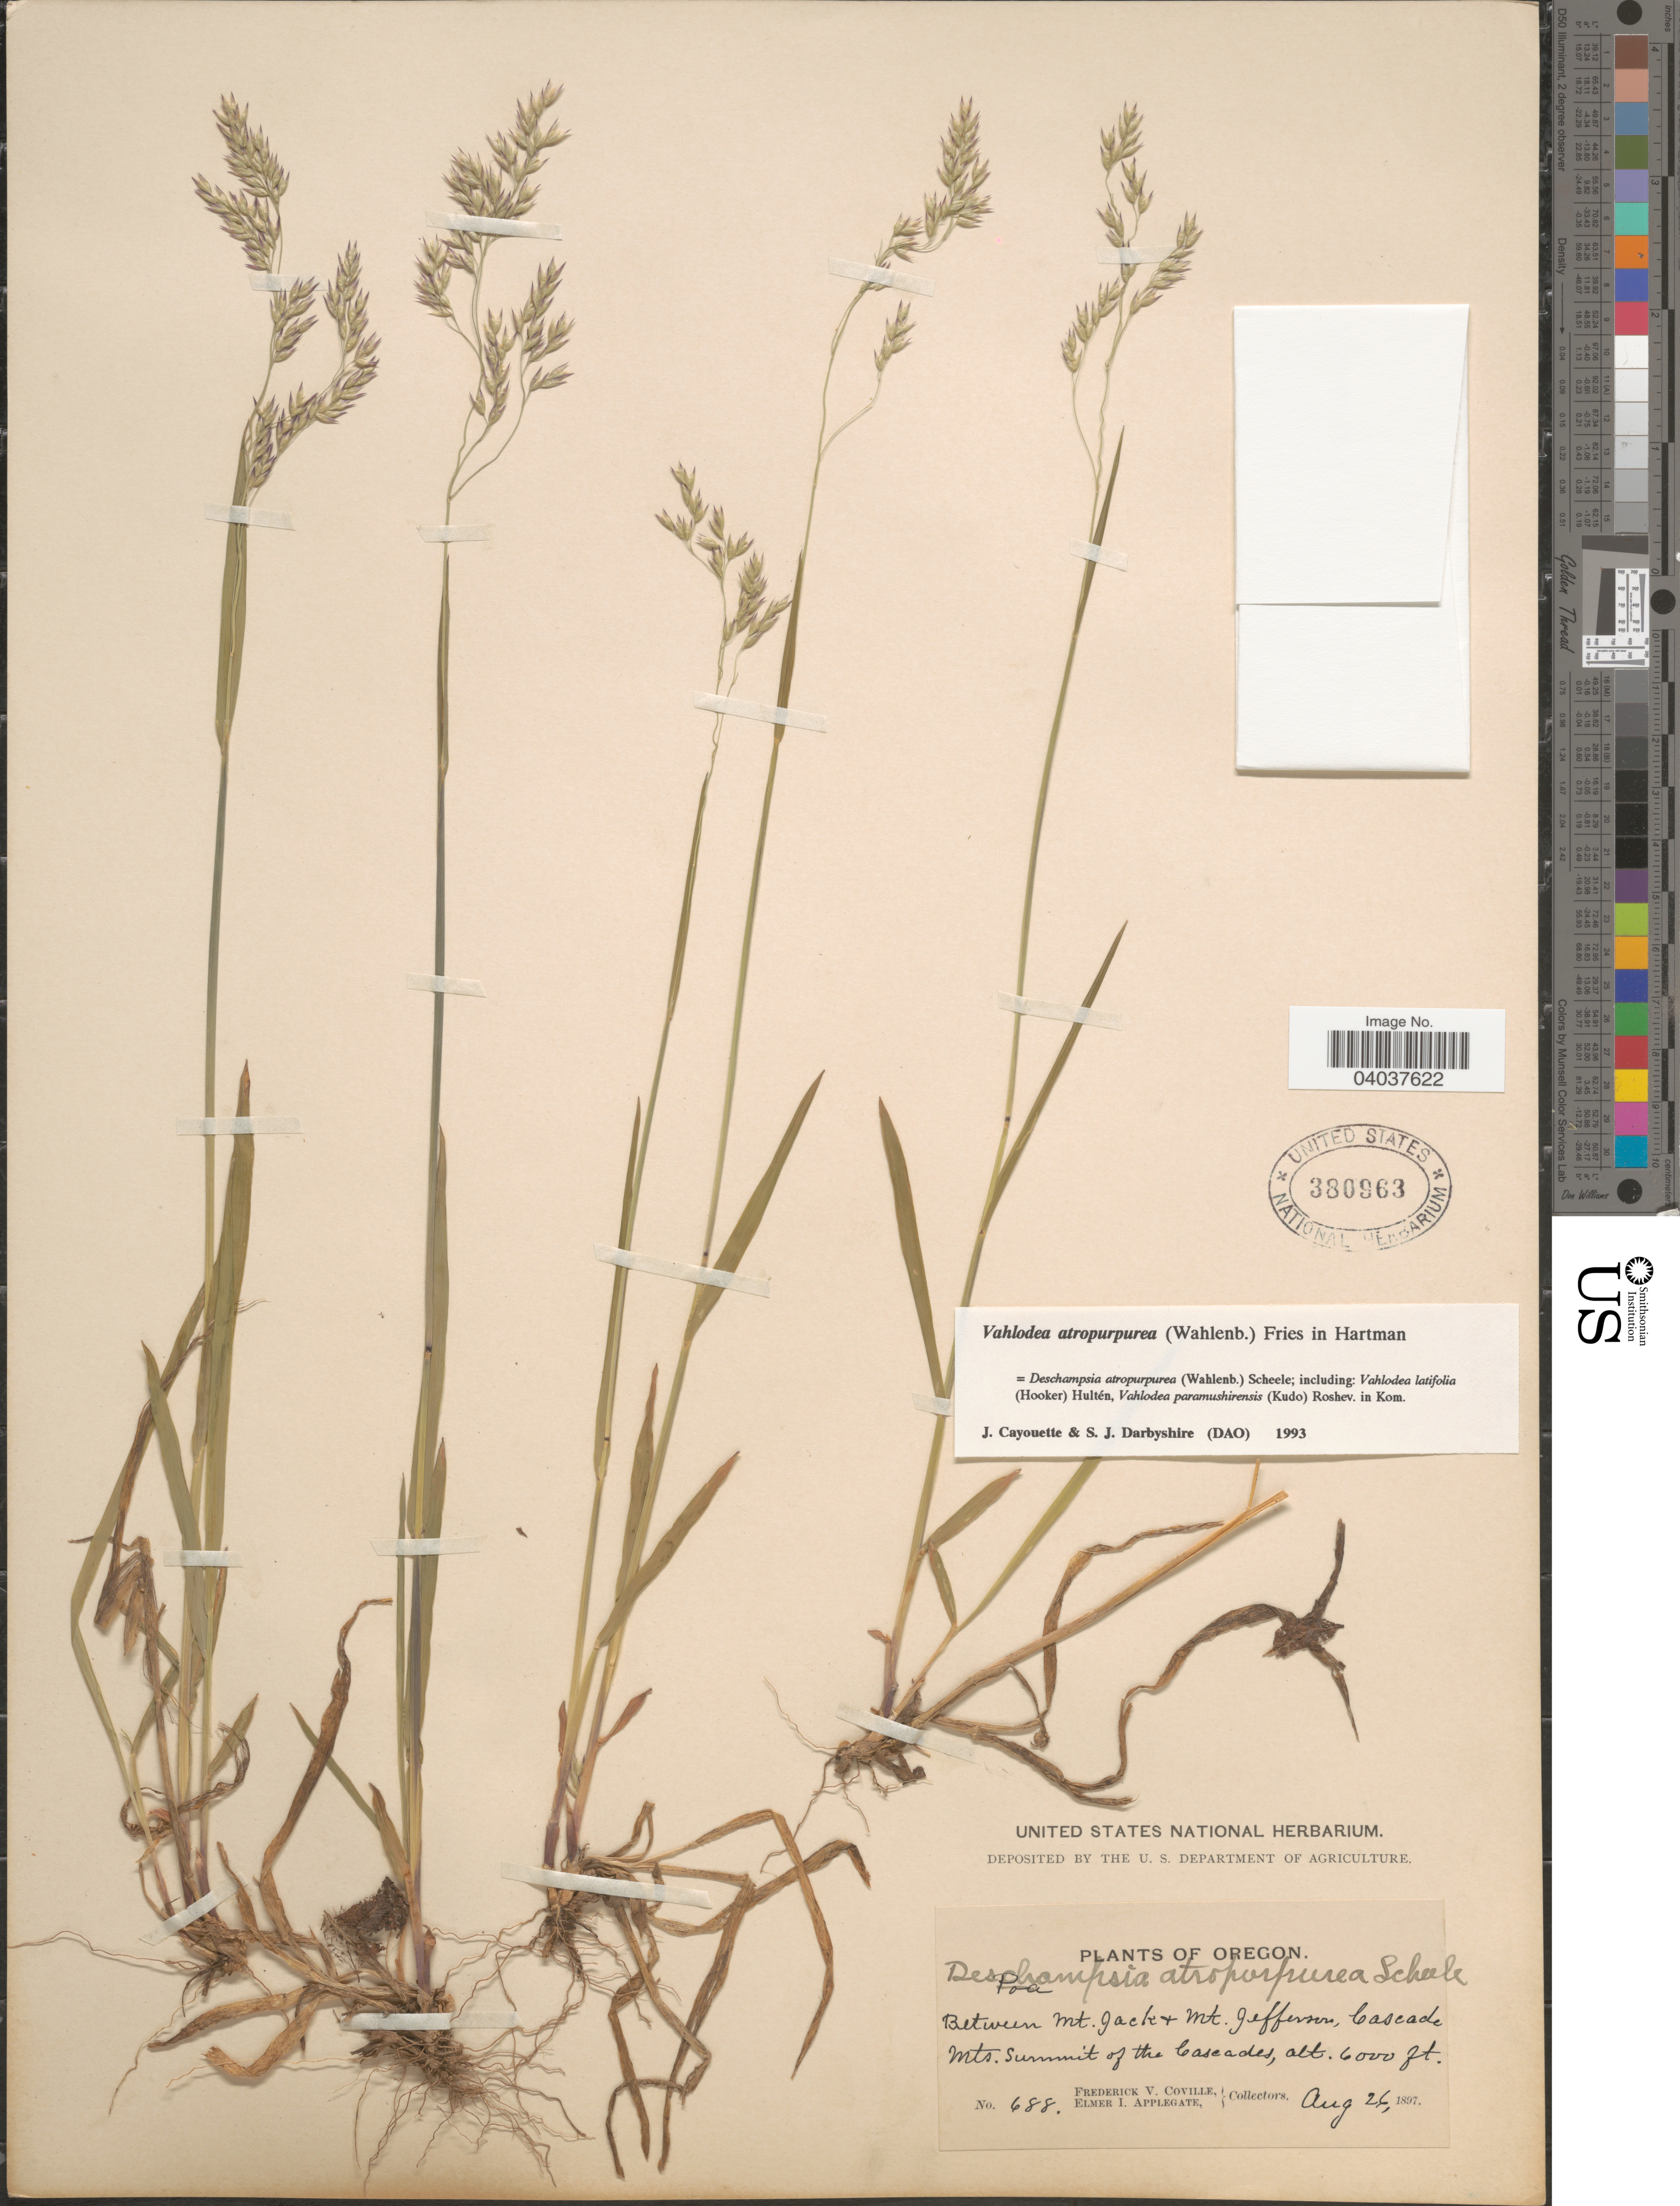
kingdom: Plantae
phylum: Tracheophyta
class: Liliopsida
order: Poales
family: Poaceae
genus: Vahlodea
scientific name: Vahlodea atropurpurea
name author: (Wahlenb.) Fr. ex Hartm.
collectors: F. V. Coville & E. I. Applegate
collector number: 688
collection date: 1897-08-26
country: United States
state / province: Oregon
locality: Between Mt. Jack & Mt. Jefferson, Cascade Mts. Summit of the Cascades.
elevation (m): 1829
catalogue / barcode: US 380963